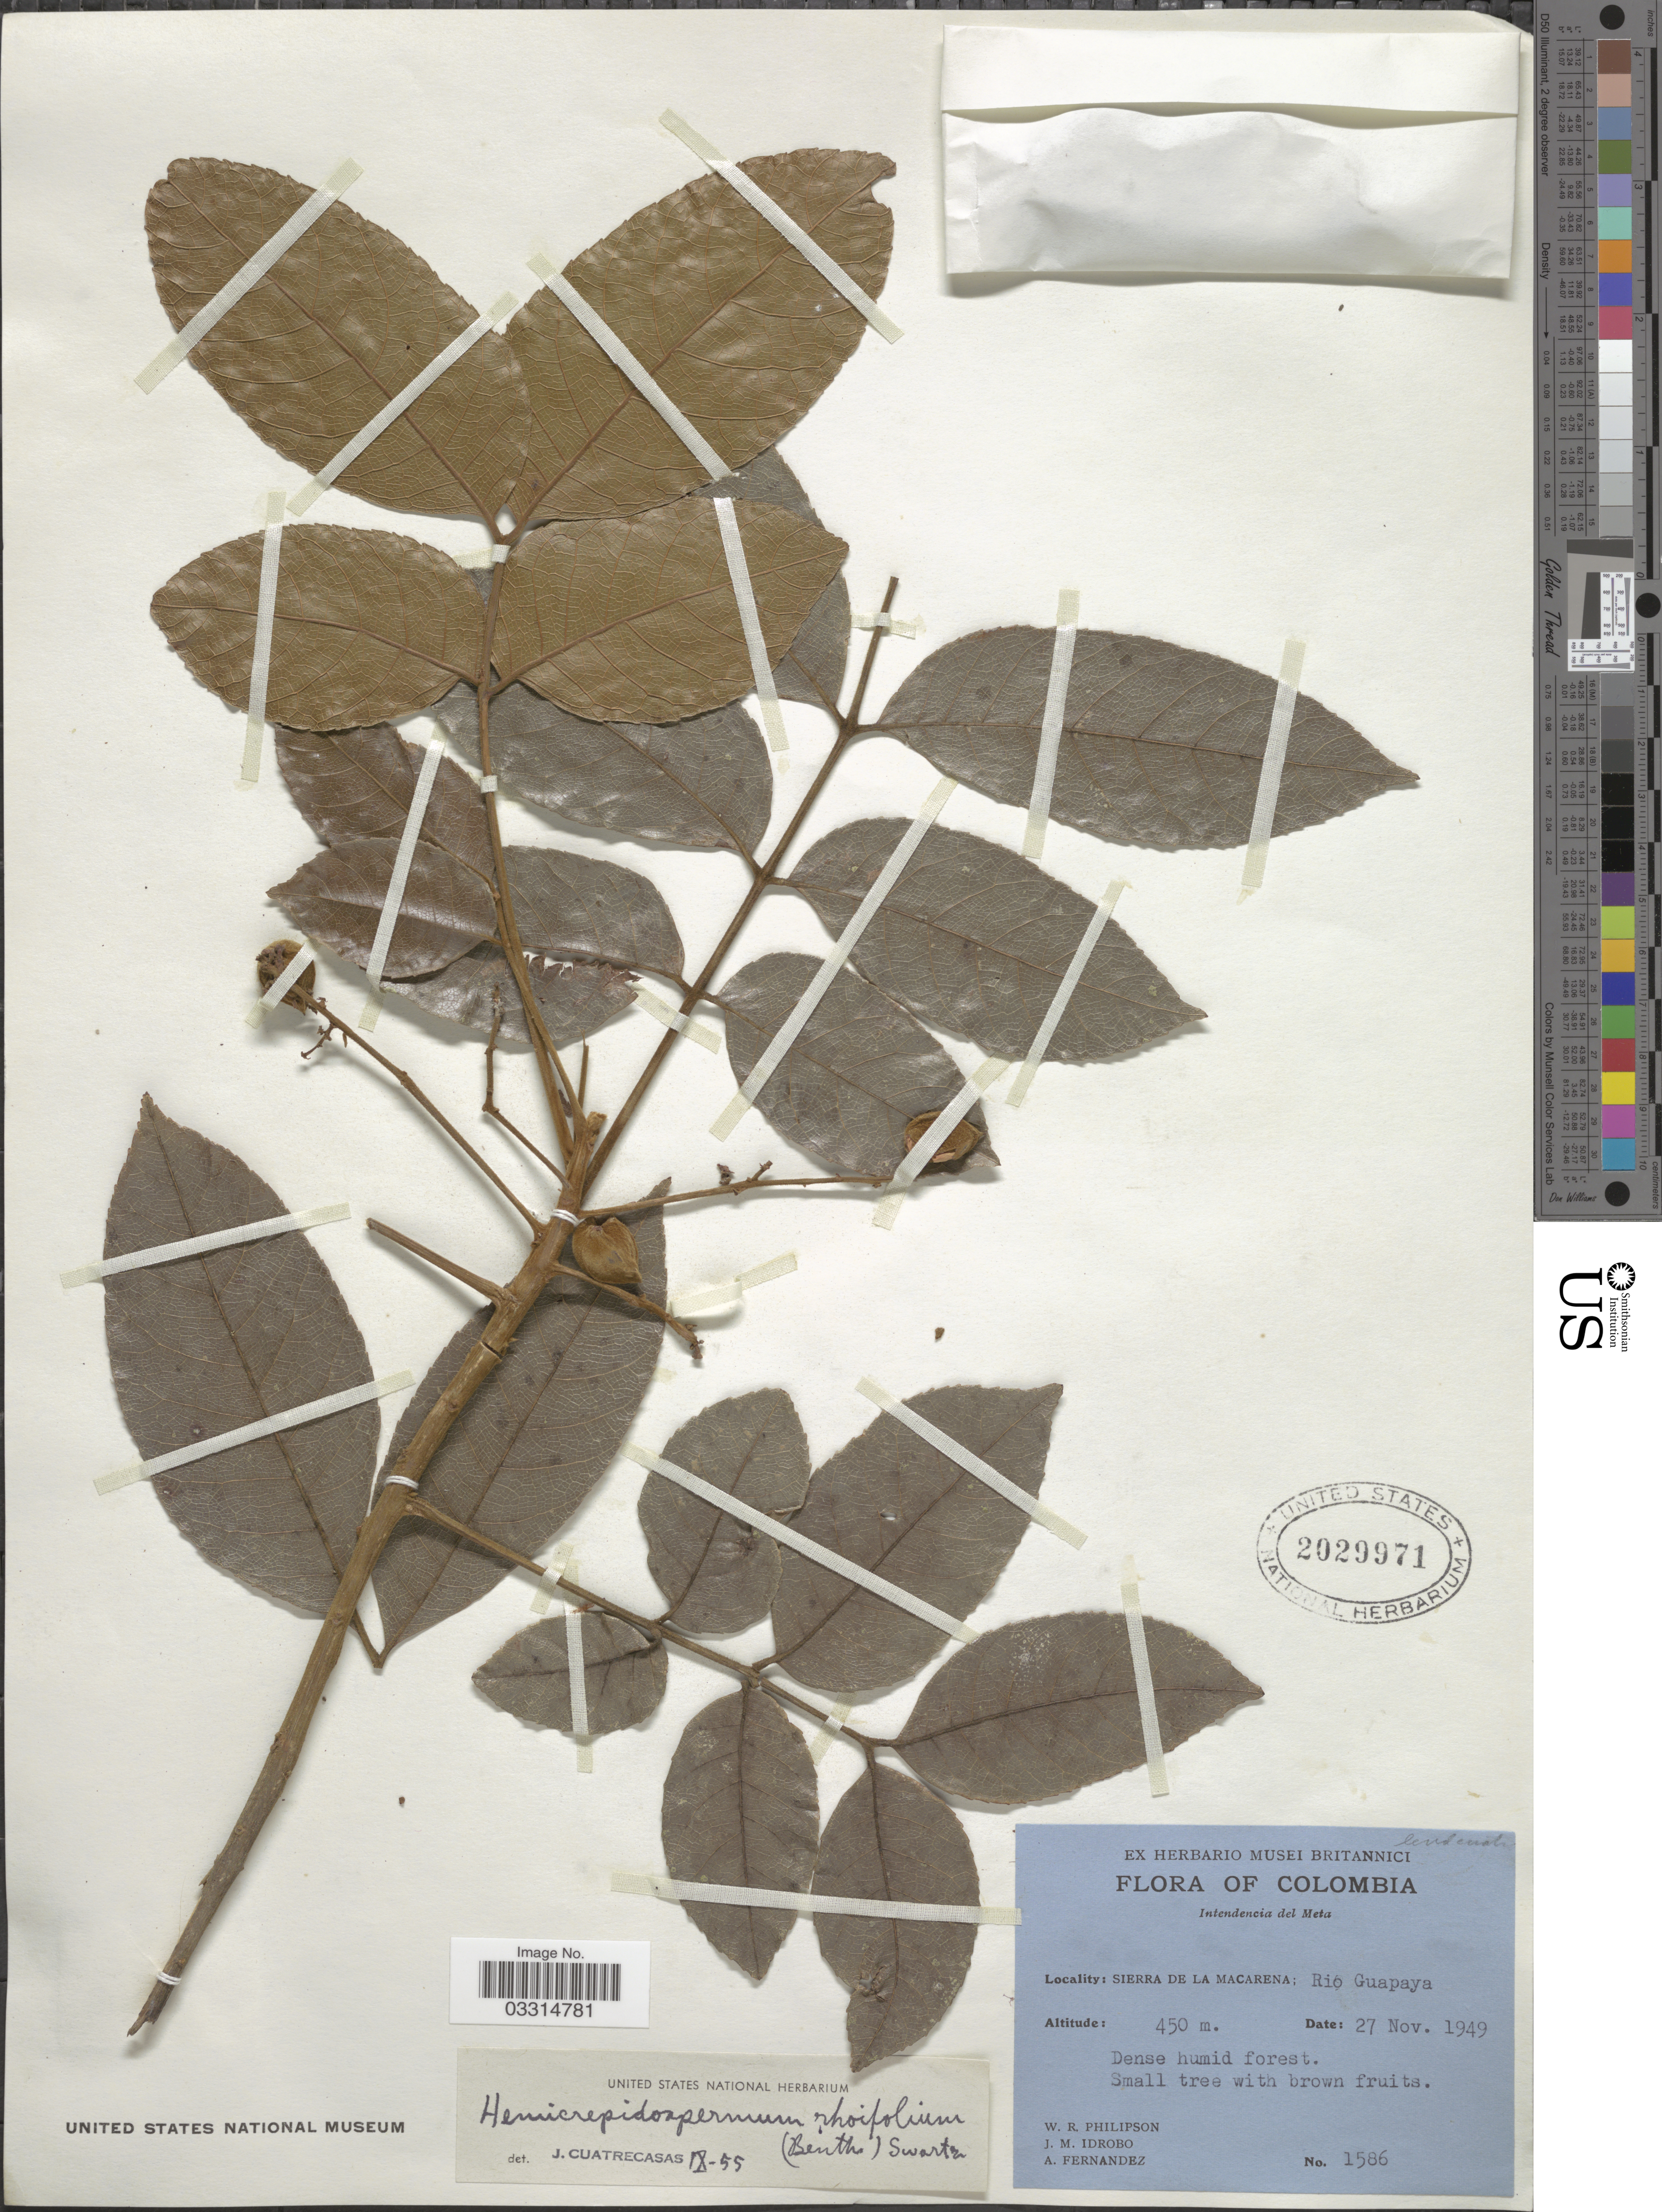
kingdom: Plantae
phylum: Tracheophyta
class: Magnoliopsida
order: Sapindales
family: Burseraceae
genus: Protium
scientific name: Protium rhoifolium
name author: (Benth.) Byng & Christenh.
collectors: W. R. Philipson, J. M. Idrobo & A. Fernandez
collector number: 1586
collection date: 1949-11-27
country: Colombia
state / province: Meta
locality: Intendencia del Meta, Sierra de La Macarena; Rio Guapaya.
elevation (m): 450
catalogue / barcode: US 2029971